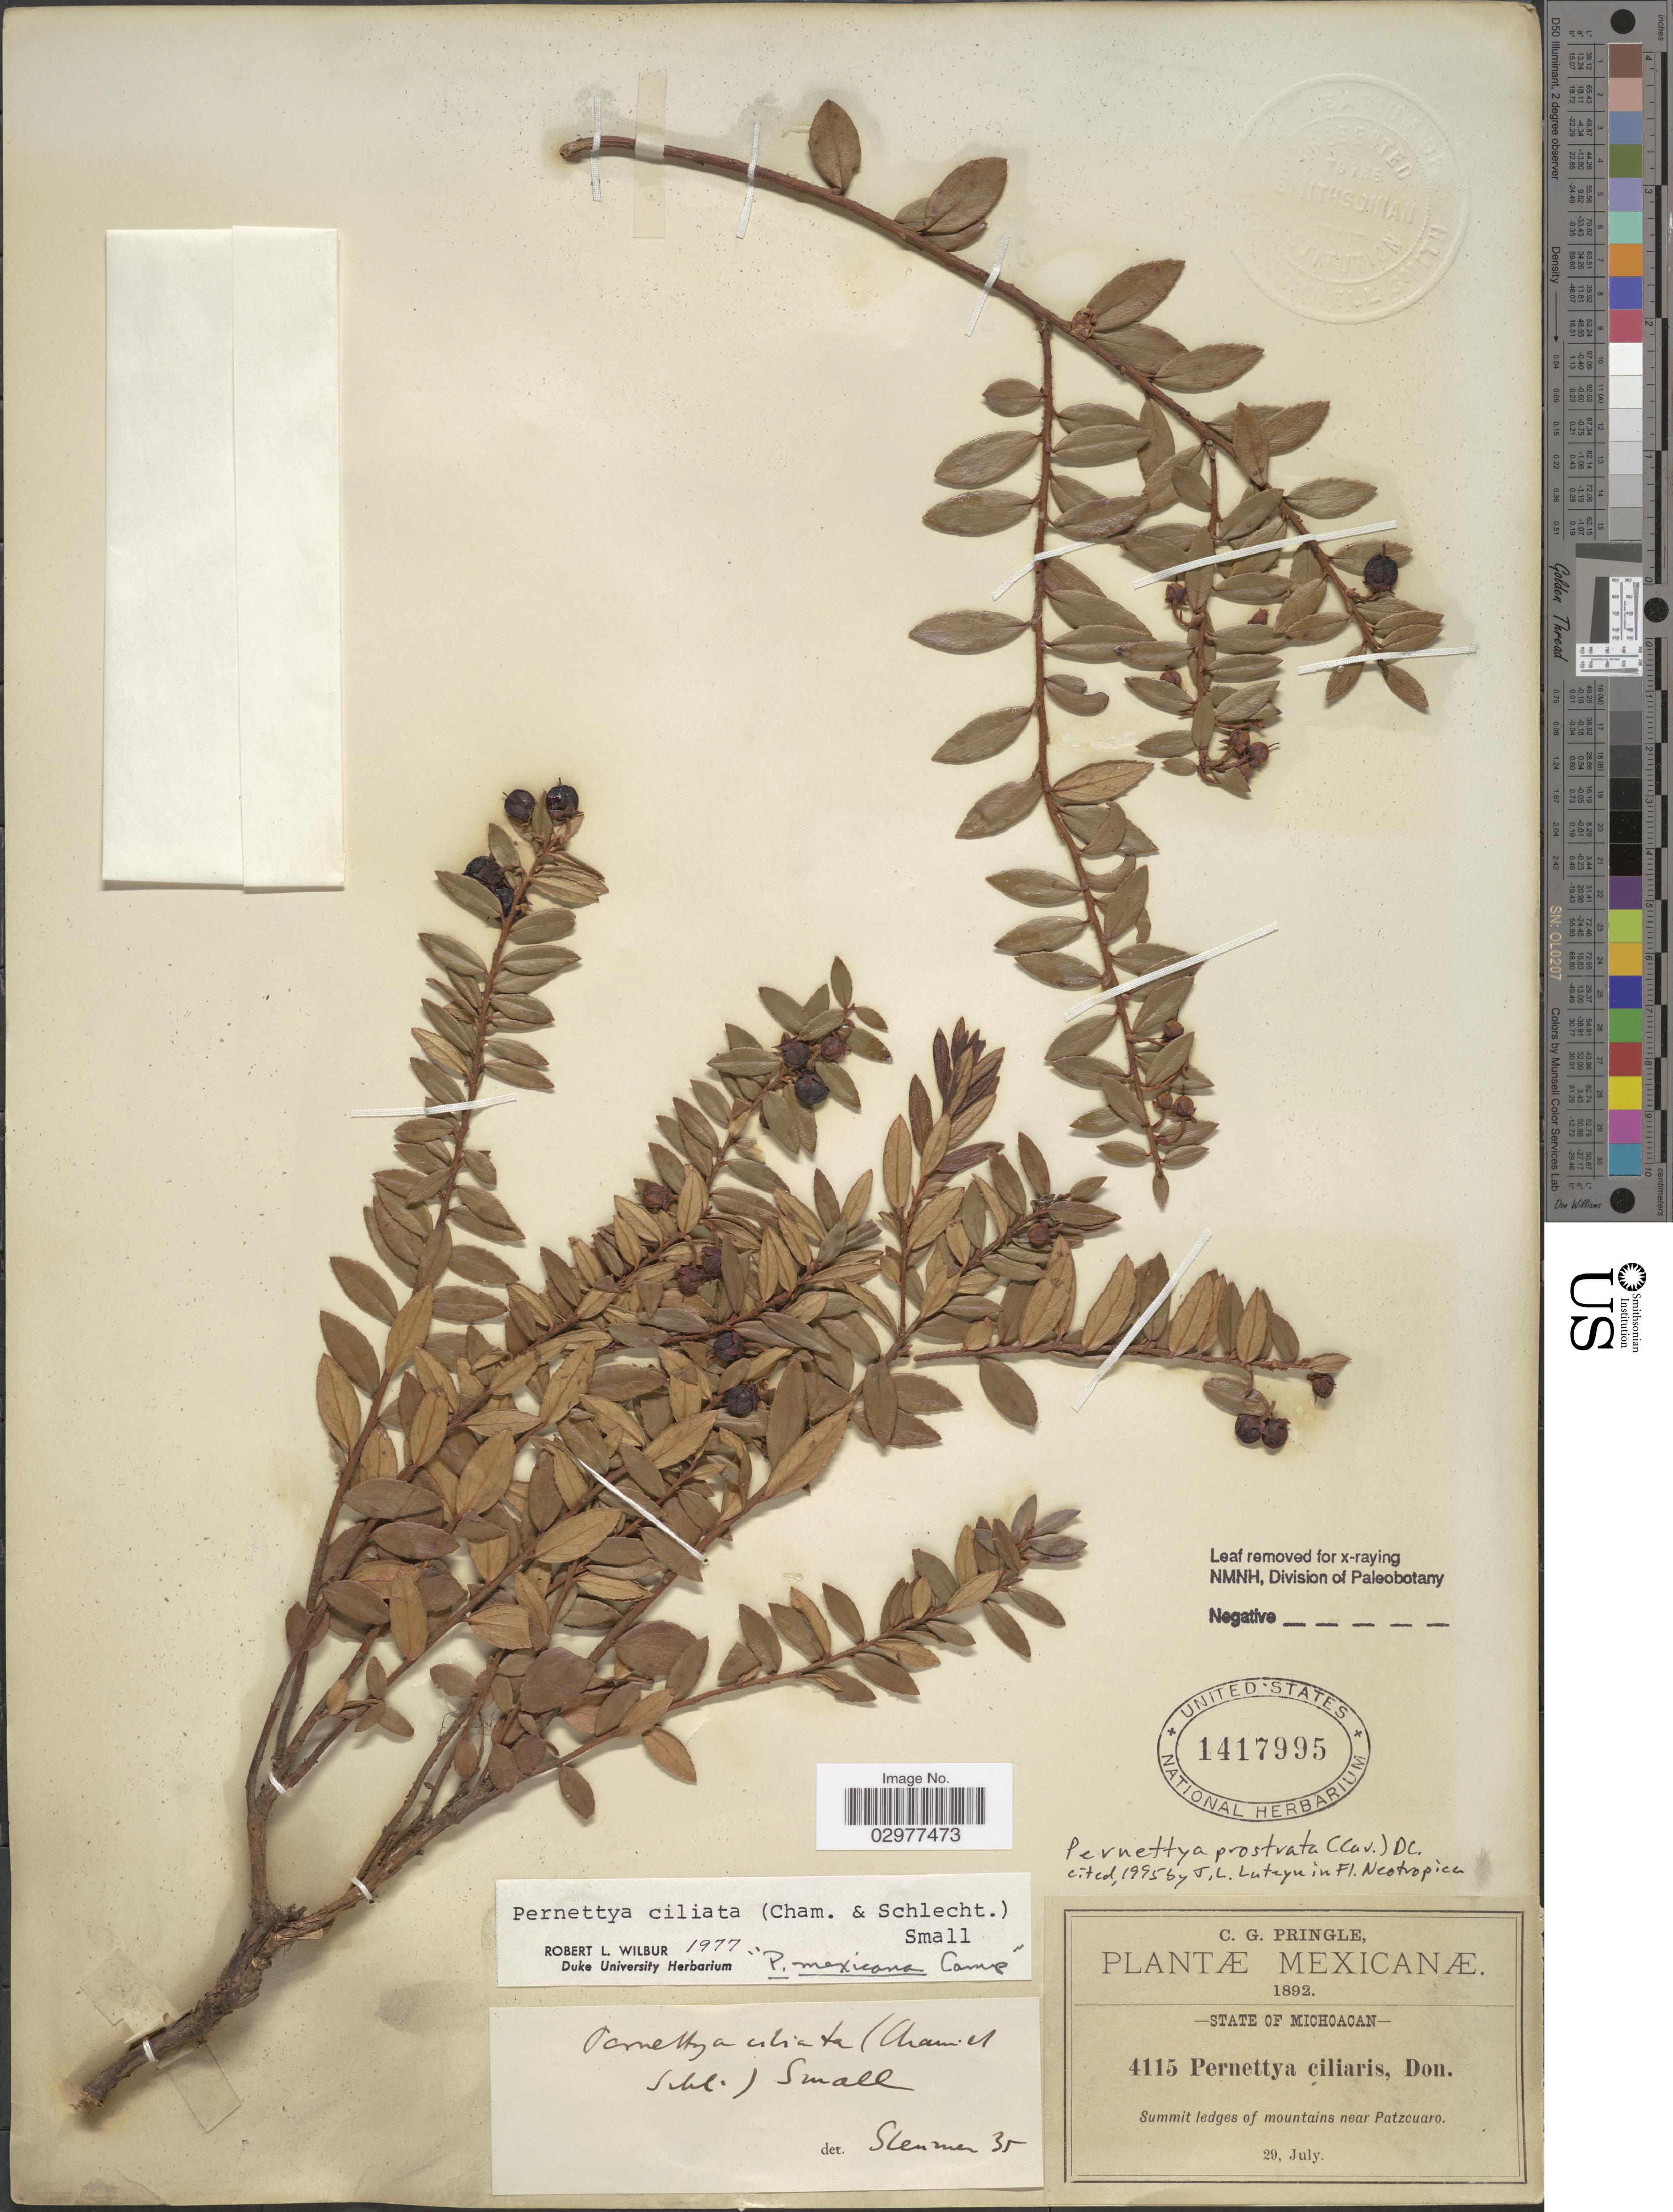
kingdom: Plantae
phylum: Tracheophyta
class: Magnoliopsida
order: Ericales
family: Ericaceae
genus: Pernettya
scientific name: Pernettya prostrata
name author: (Cav.) DC.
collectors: C. G. Pringle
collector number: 4115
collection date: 1892-07-29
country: Mexico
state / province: Michoacán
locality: Summit of ledges of mountains near Patzuaro.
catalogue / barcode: US 1417995